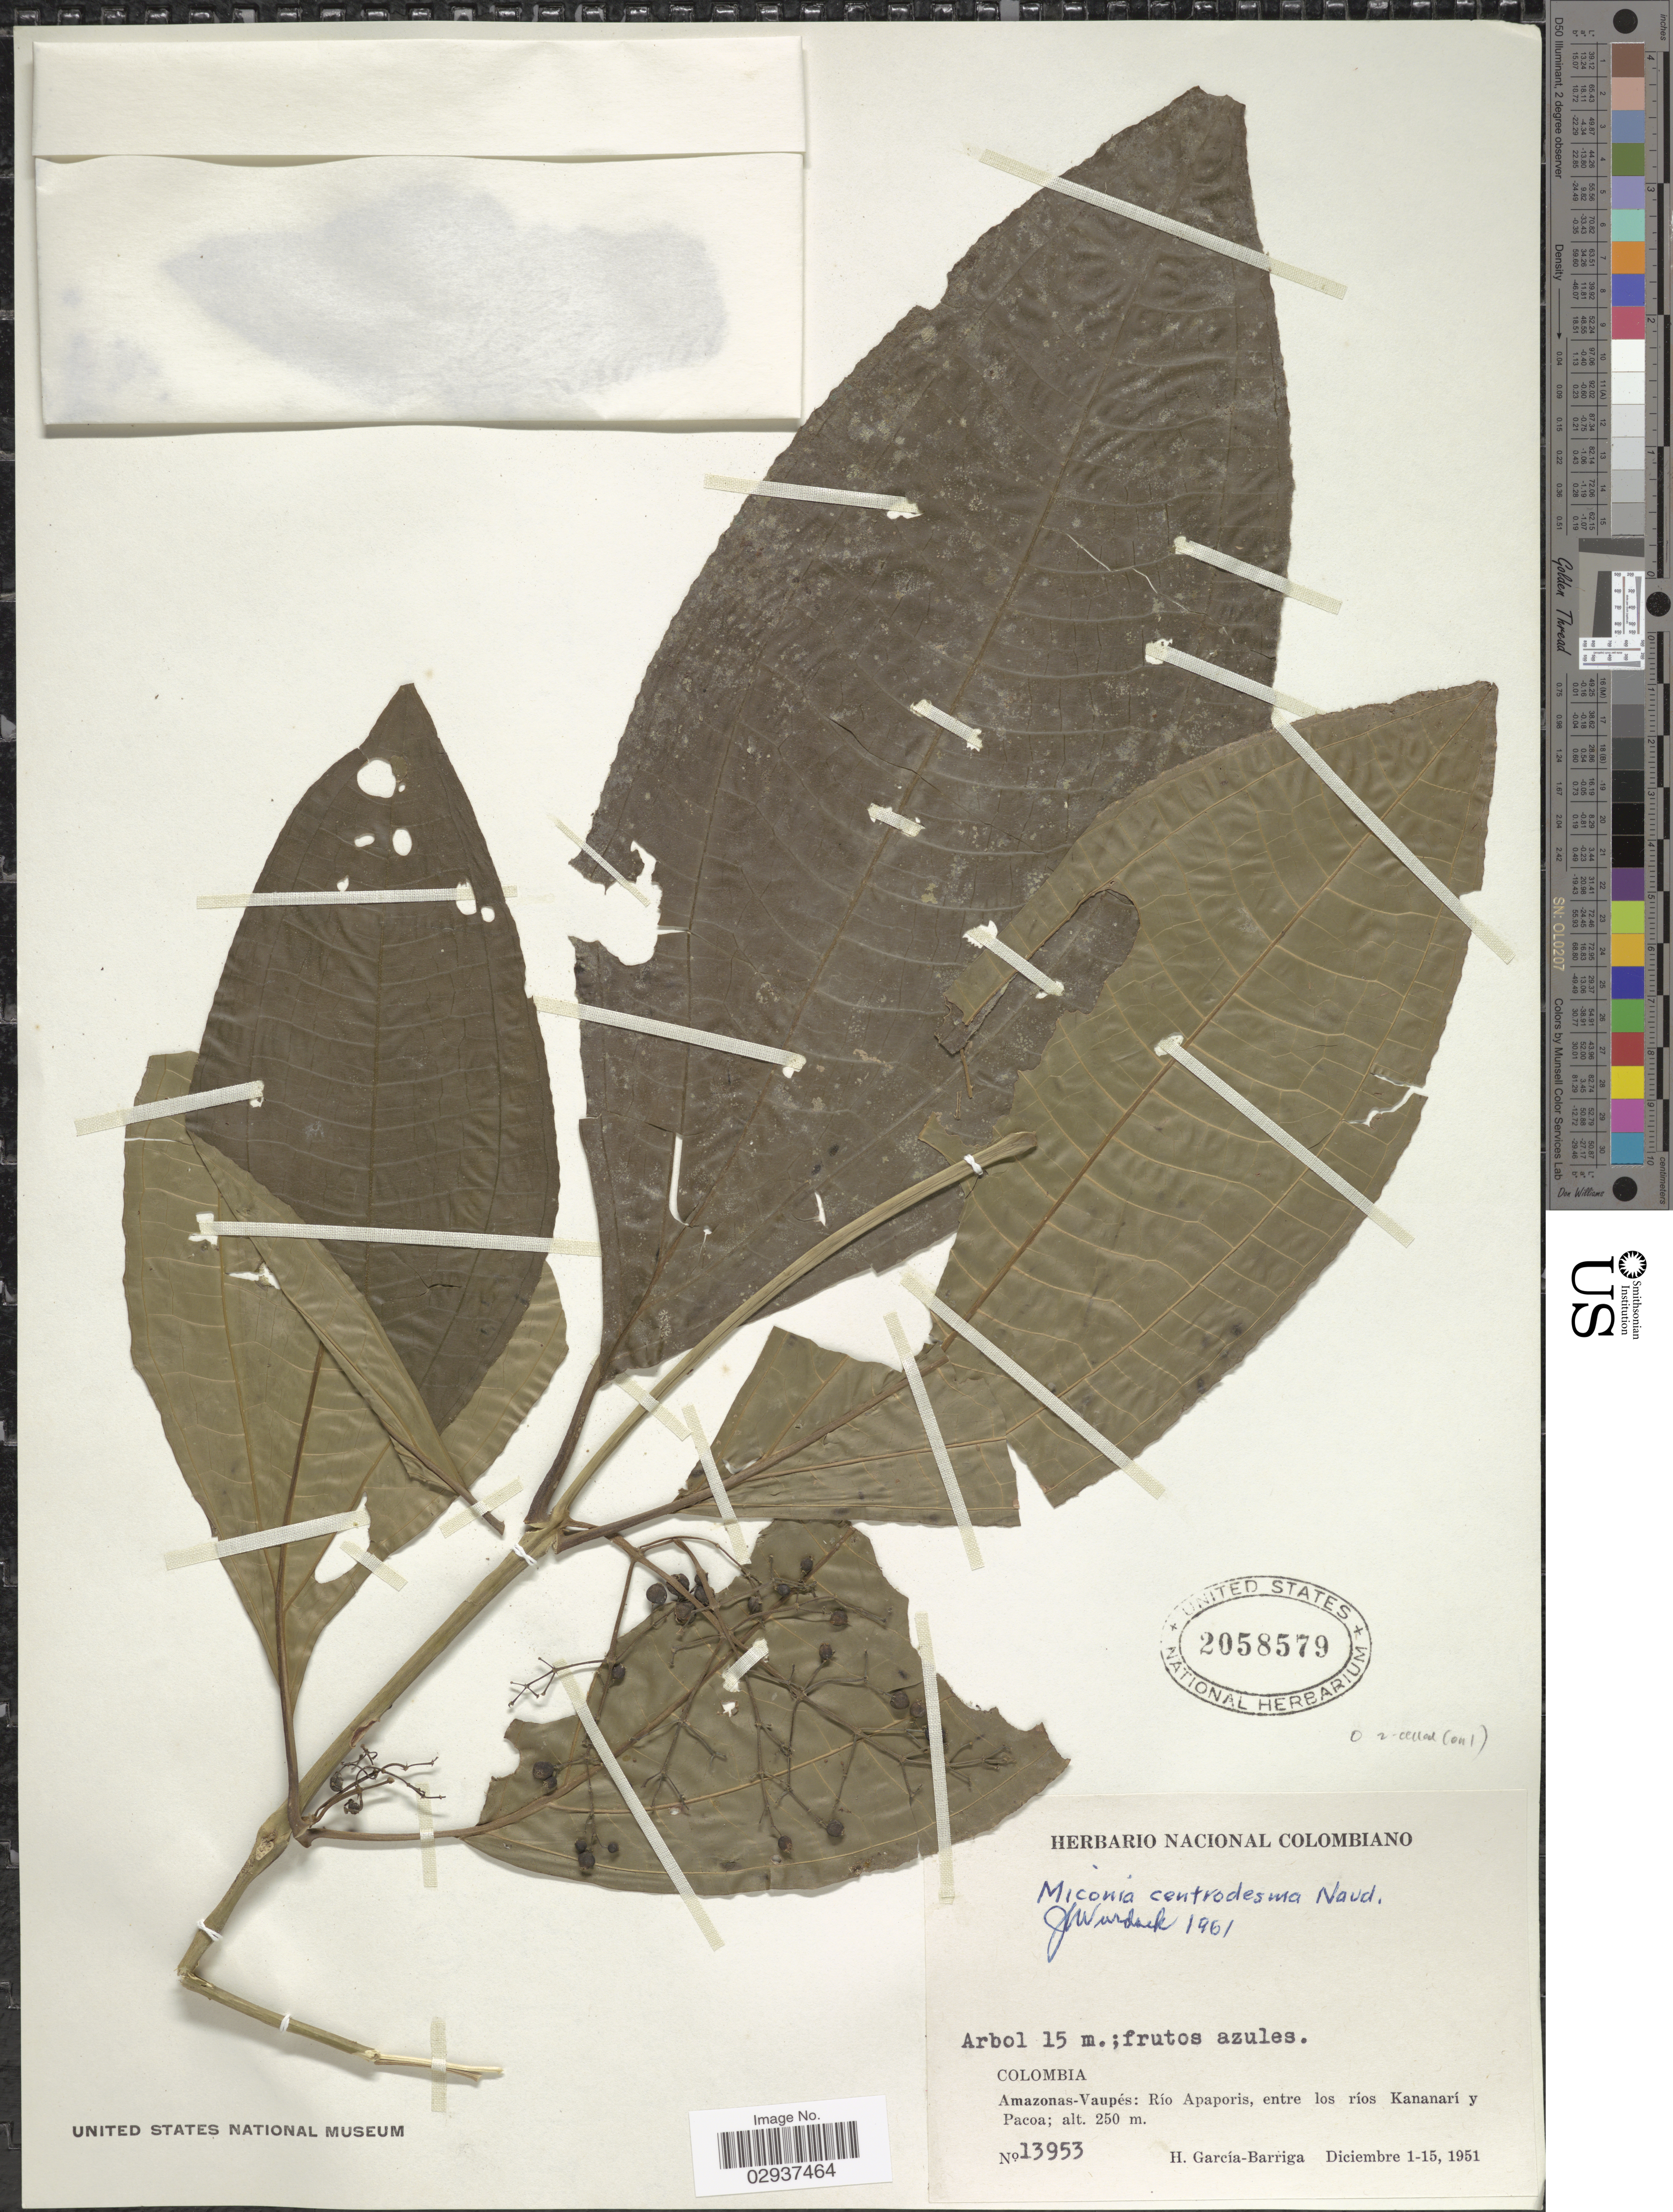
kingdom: Plantae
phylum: Tracheophyta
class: Magnoliopsida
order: Myrtales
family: Melastomataceae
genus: Miconia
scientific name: Miconia centrodesma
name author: Naudin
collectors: H. García Barriga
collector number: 13953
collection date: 1951-12-01/1951-12-15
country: Colombia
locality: Amazonas-Vaupes: Rio Apaporis, entre los ríos Kananarí y Pacoa.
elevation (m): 250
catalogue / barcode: US 2058579